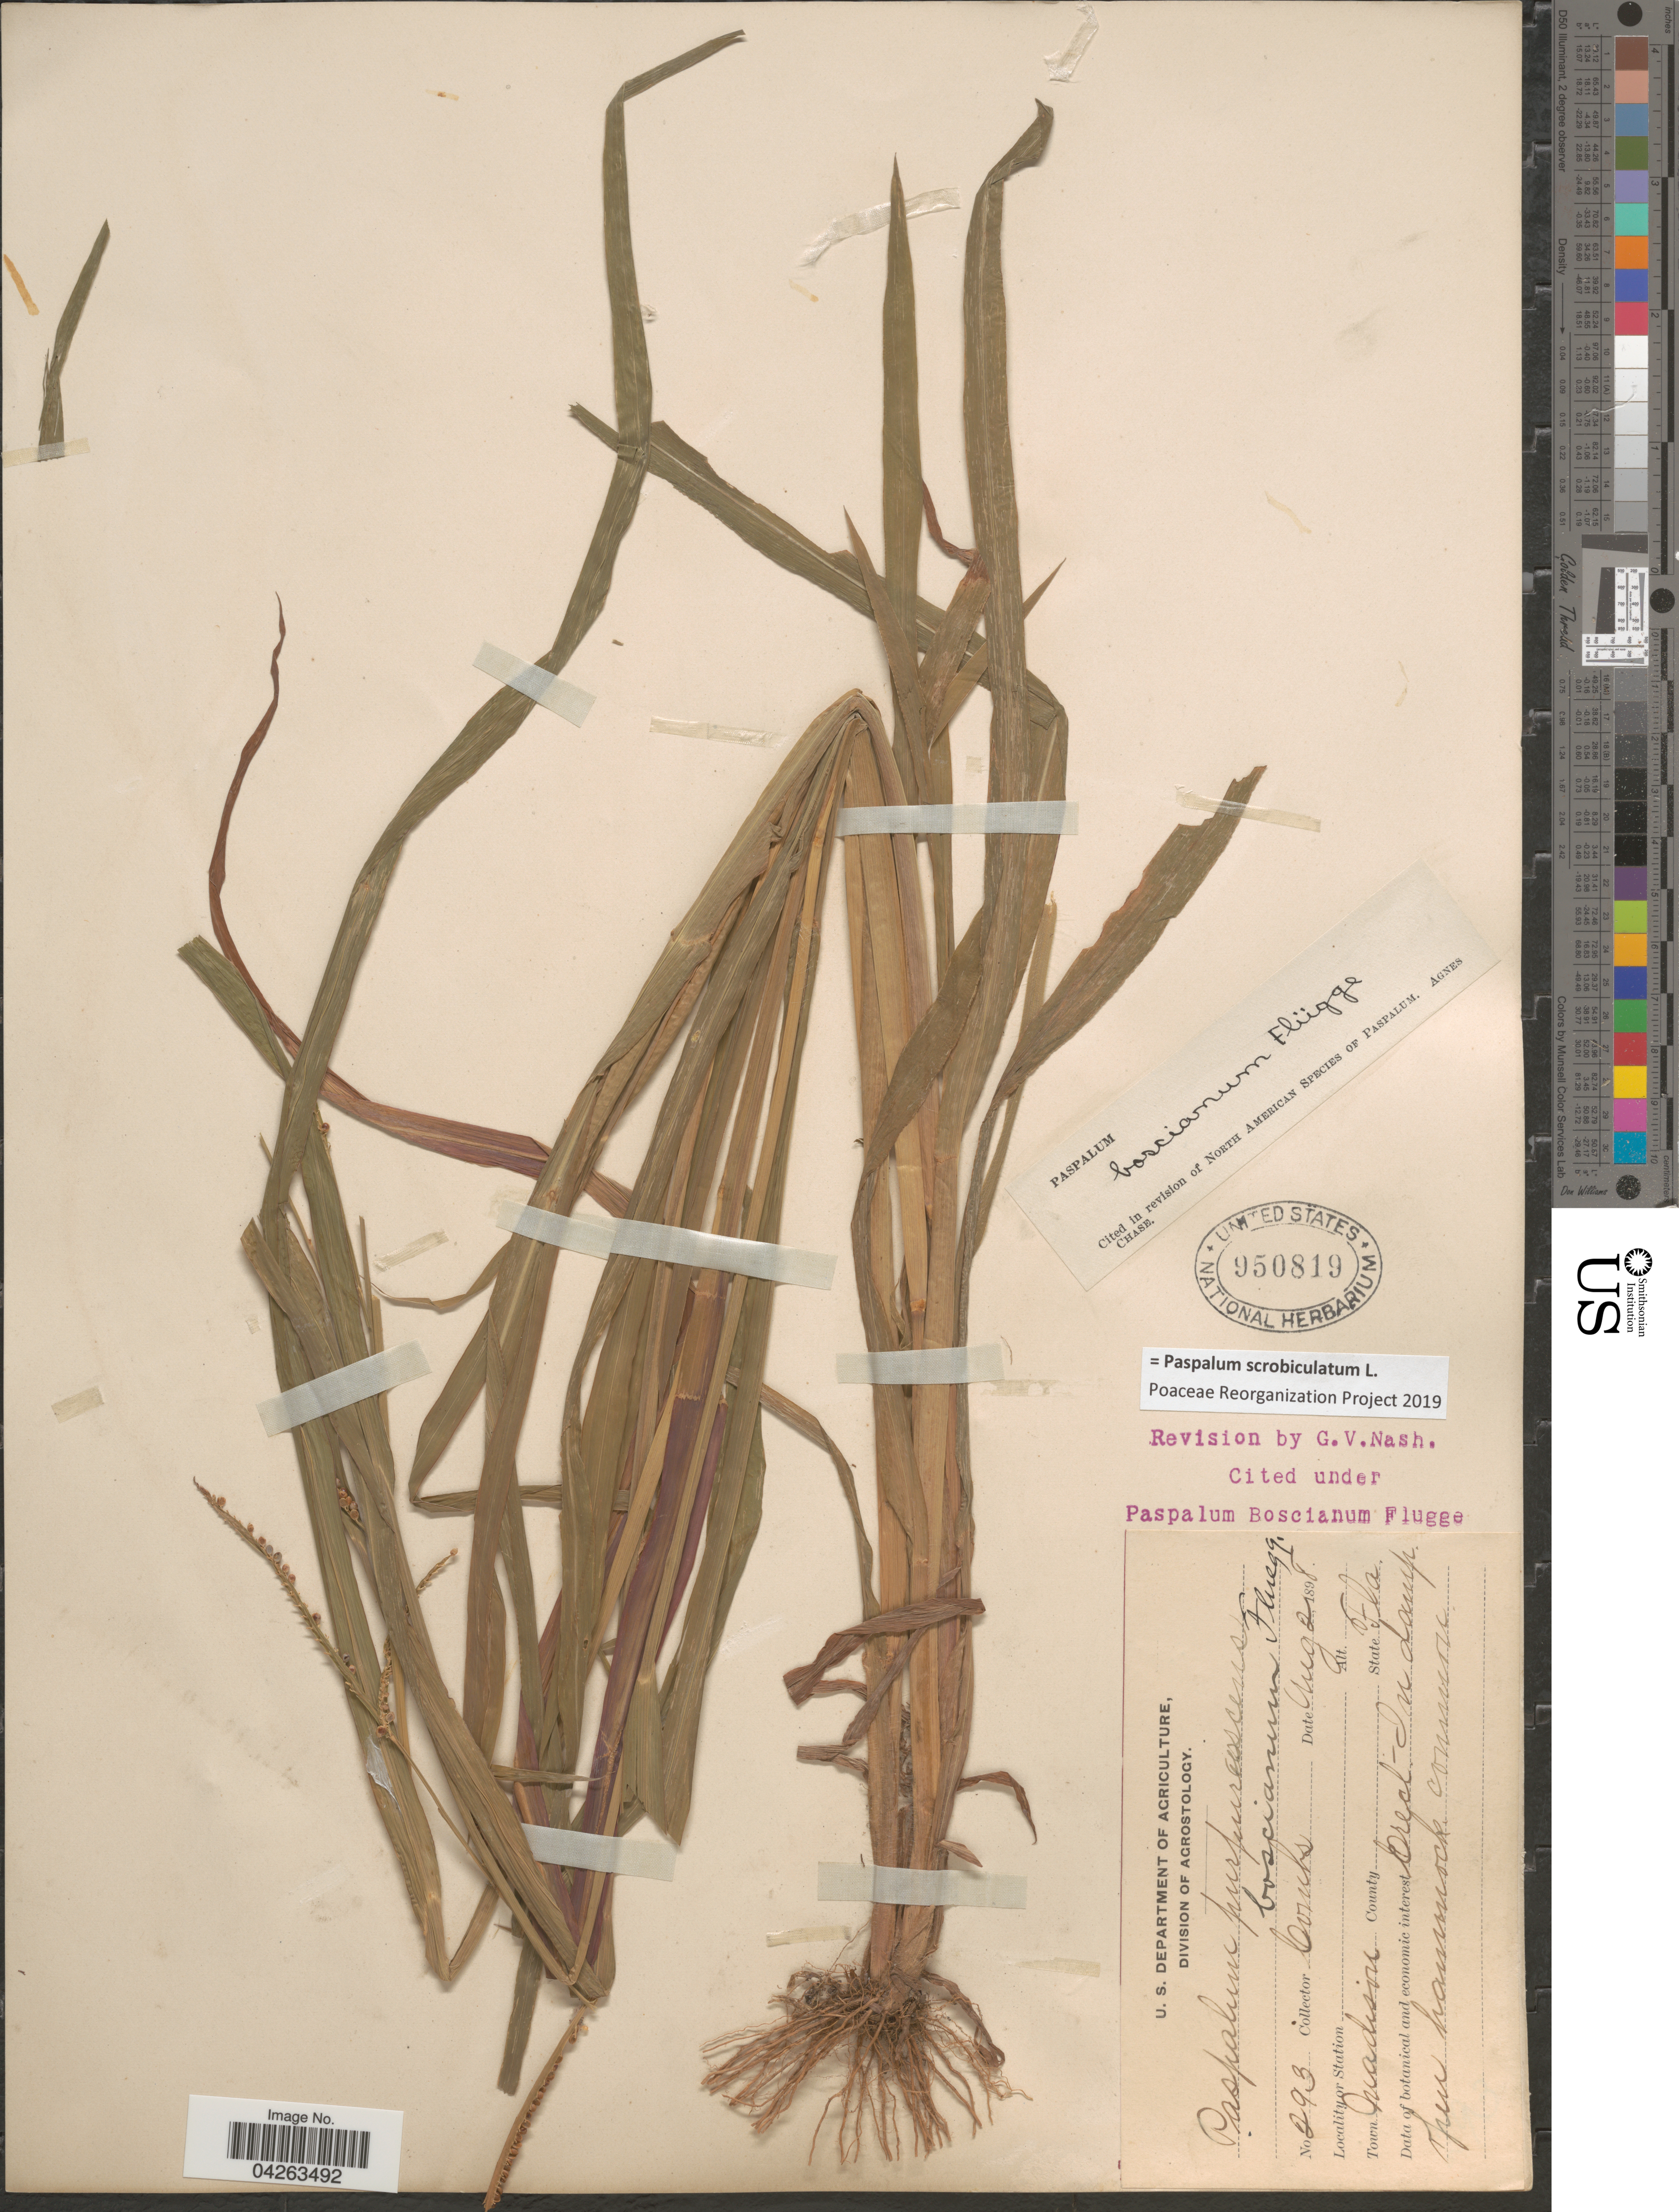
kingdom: Plantae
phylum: Tracheophyta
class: Liliopsida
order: Poales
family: Poaceae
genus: Paspalum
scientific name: Paspalum scrobiculatum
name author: L.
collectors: -. Combs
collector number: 293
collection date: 1898-08-02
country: United States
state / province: Florida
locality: Town Madison.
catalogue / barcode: US 950819